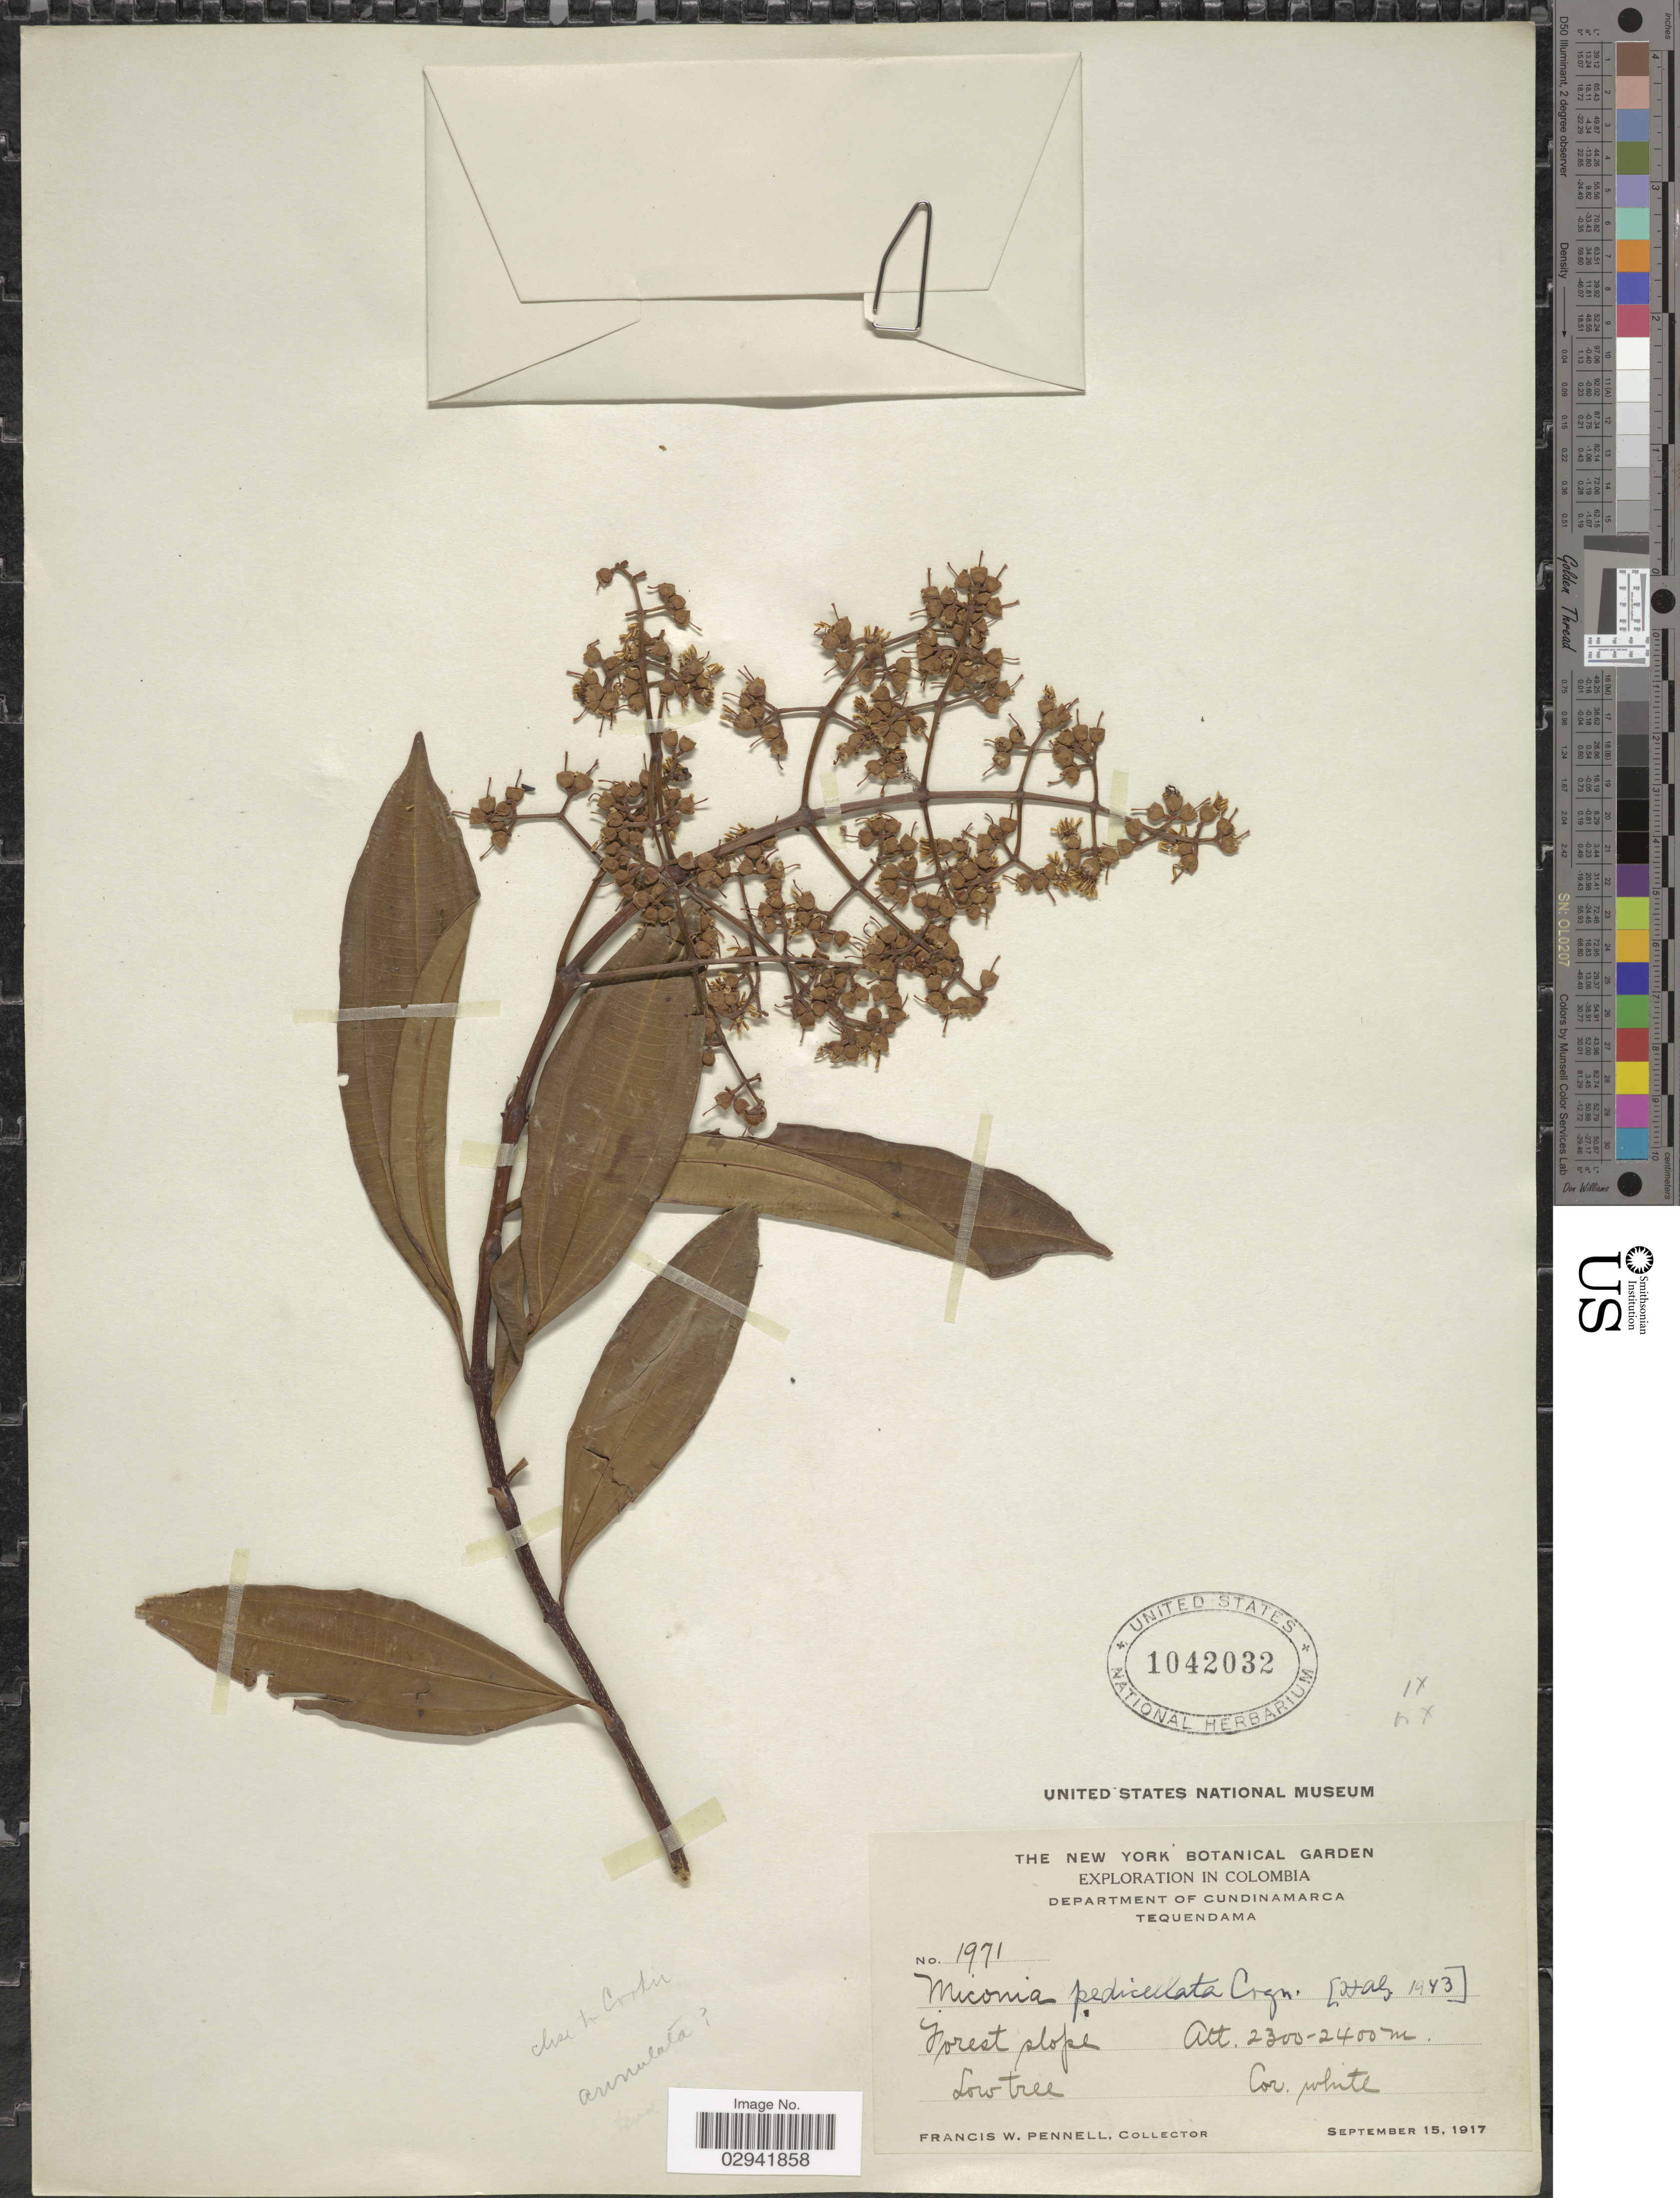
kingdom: Plantae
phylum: Tracheophyta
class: Magnoliopsida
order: Myrtales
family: Melastomataceae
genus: Miconia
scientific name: Miconia pedicellata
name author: Cogn.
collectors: F. W. Pennell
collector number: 1971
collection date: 1917-09-15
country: Colombia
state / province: Cundinamarca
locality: Department of Cundinamarca, Tequendama.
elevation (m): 2300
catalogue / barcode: US 1042032